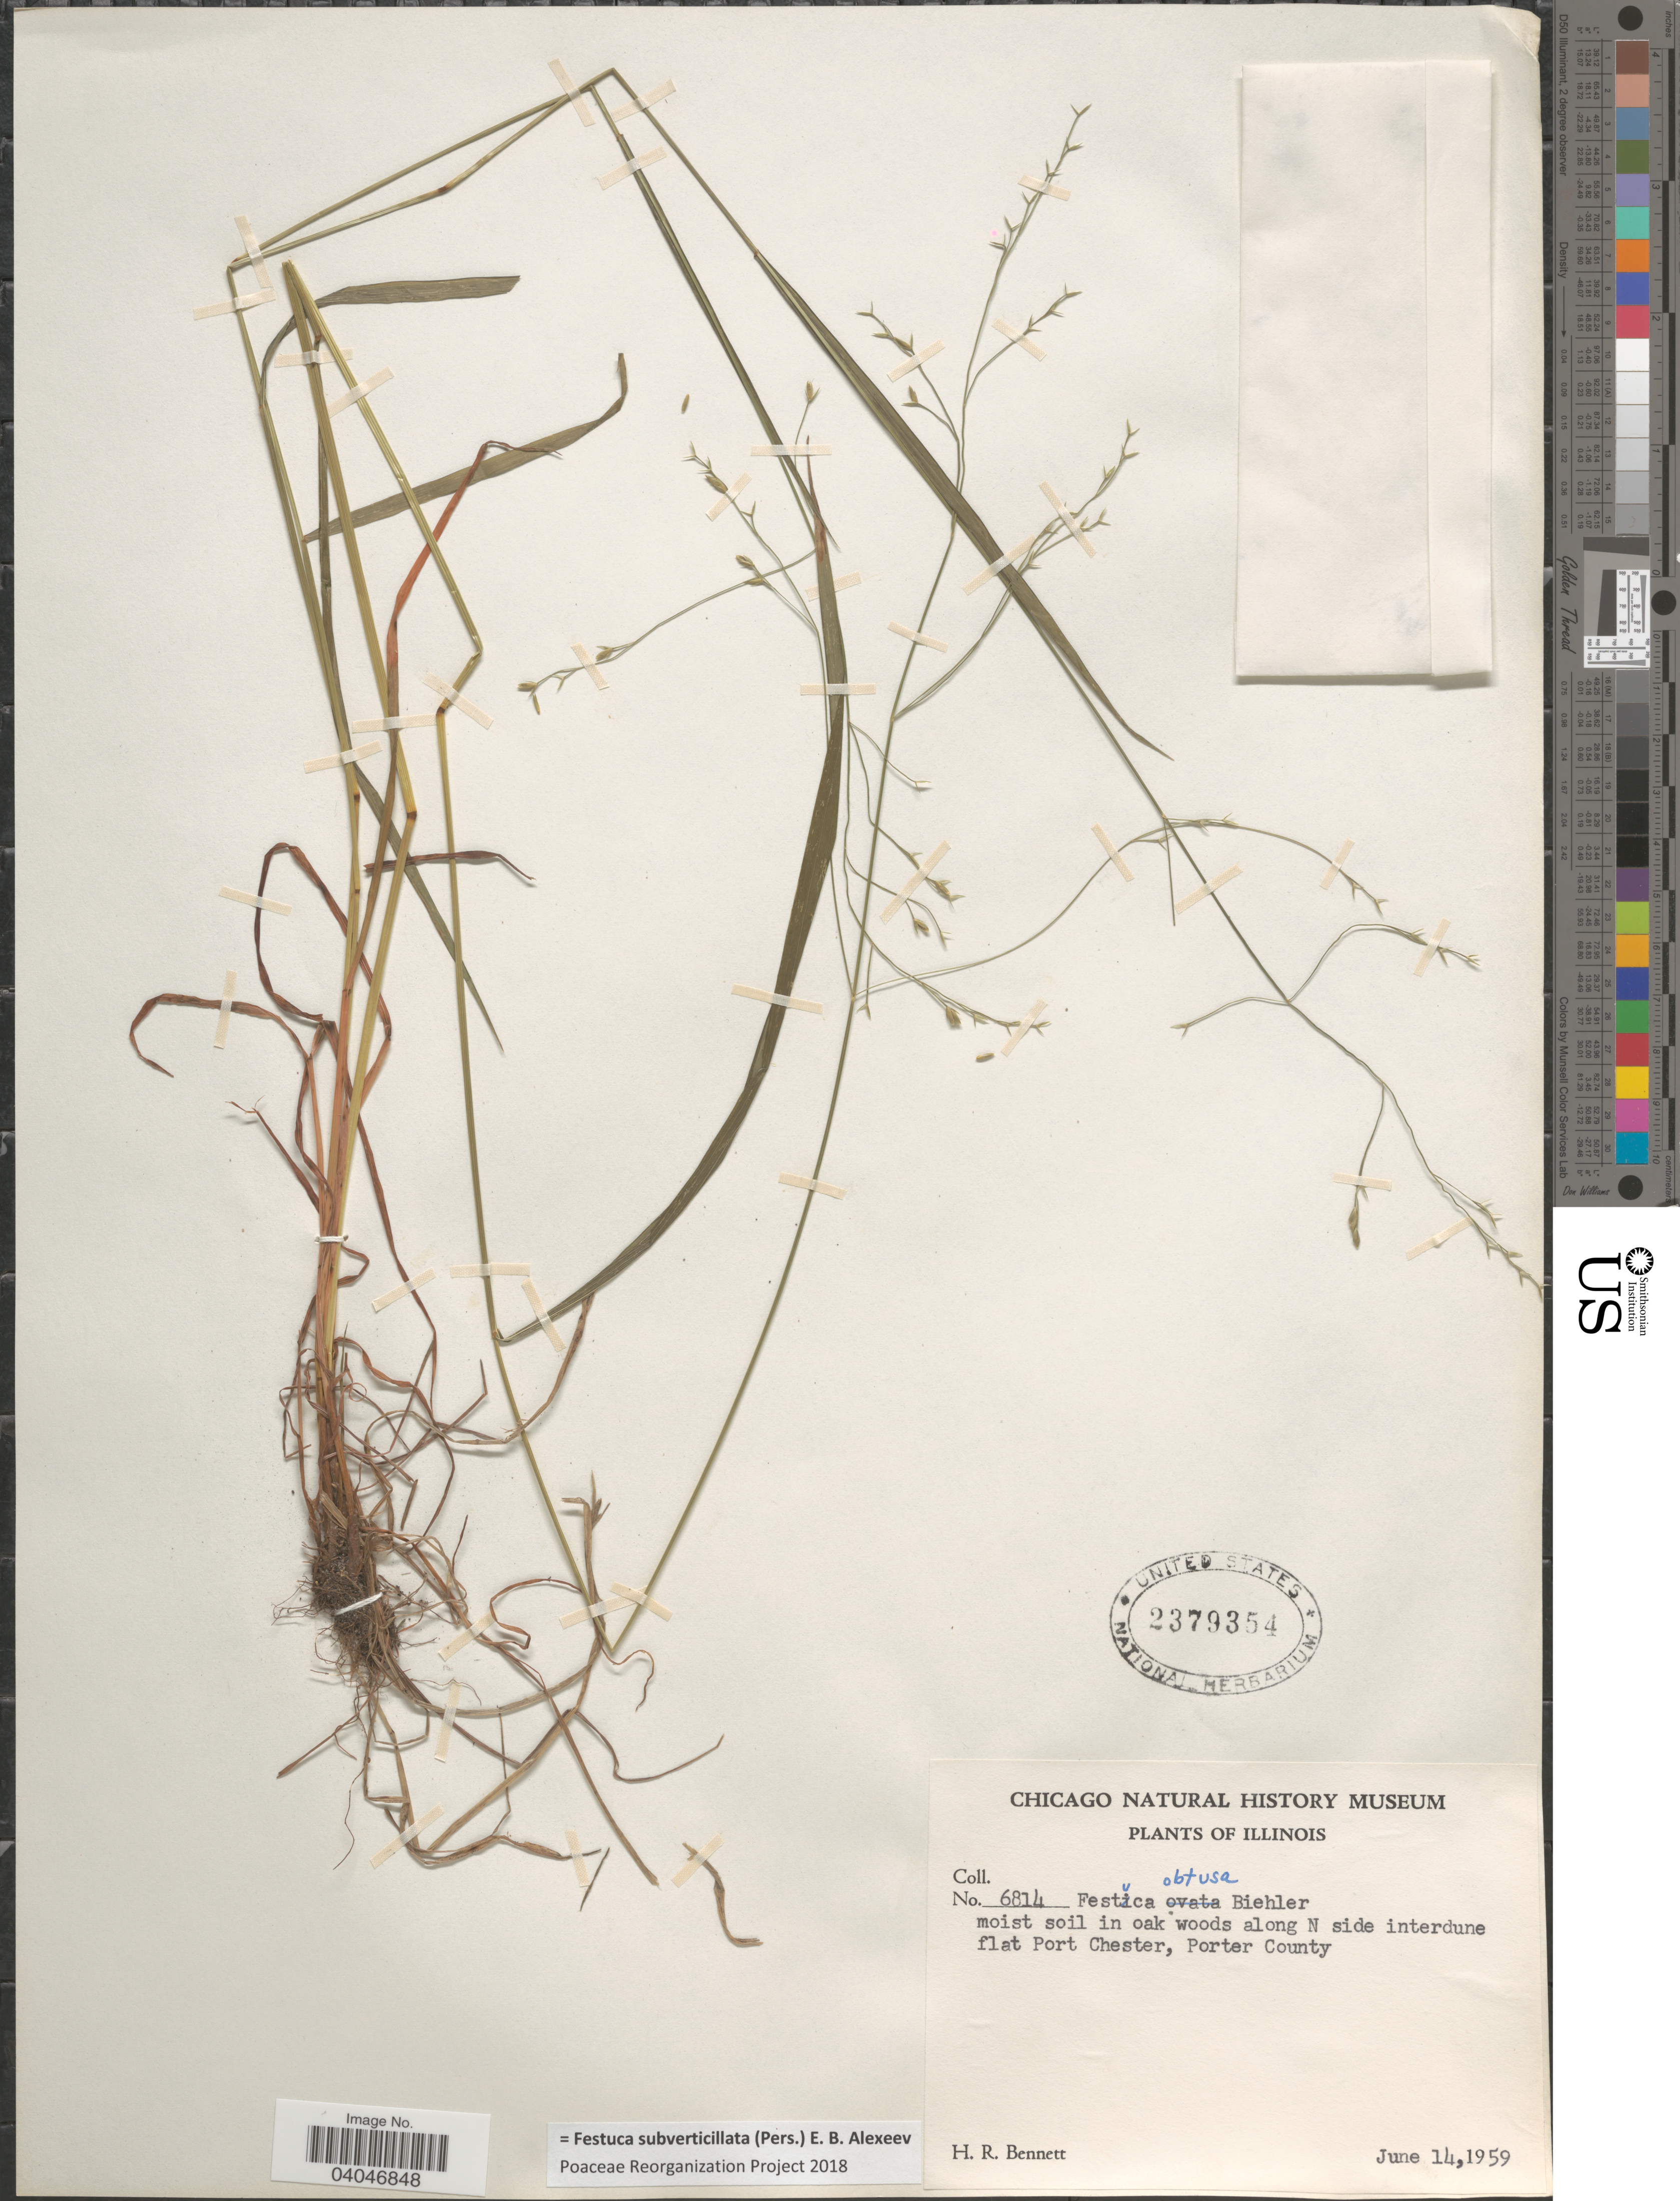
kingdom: Plantae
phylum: Tracheophyta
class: Liliopsida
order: Poales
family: Poaceae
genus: Festuca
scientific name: Festuca subverticillata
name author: (Pers.) E.B. Alexeev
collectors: H. R. Bennett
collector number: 6814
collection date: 1959-06-14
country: United States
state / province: Illinois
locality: Moist soil in oak woods along N side interdune flat Port Chester, Porter County.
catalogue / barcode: US 2379354